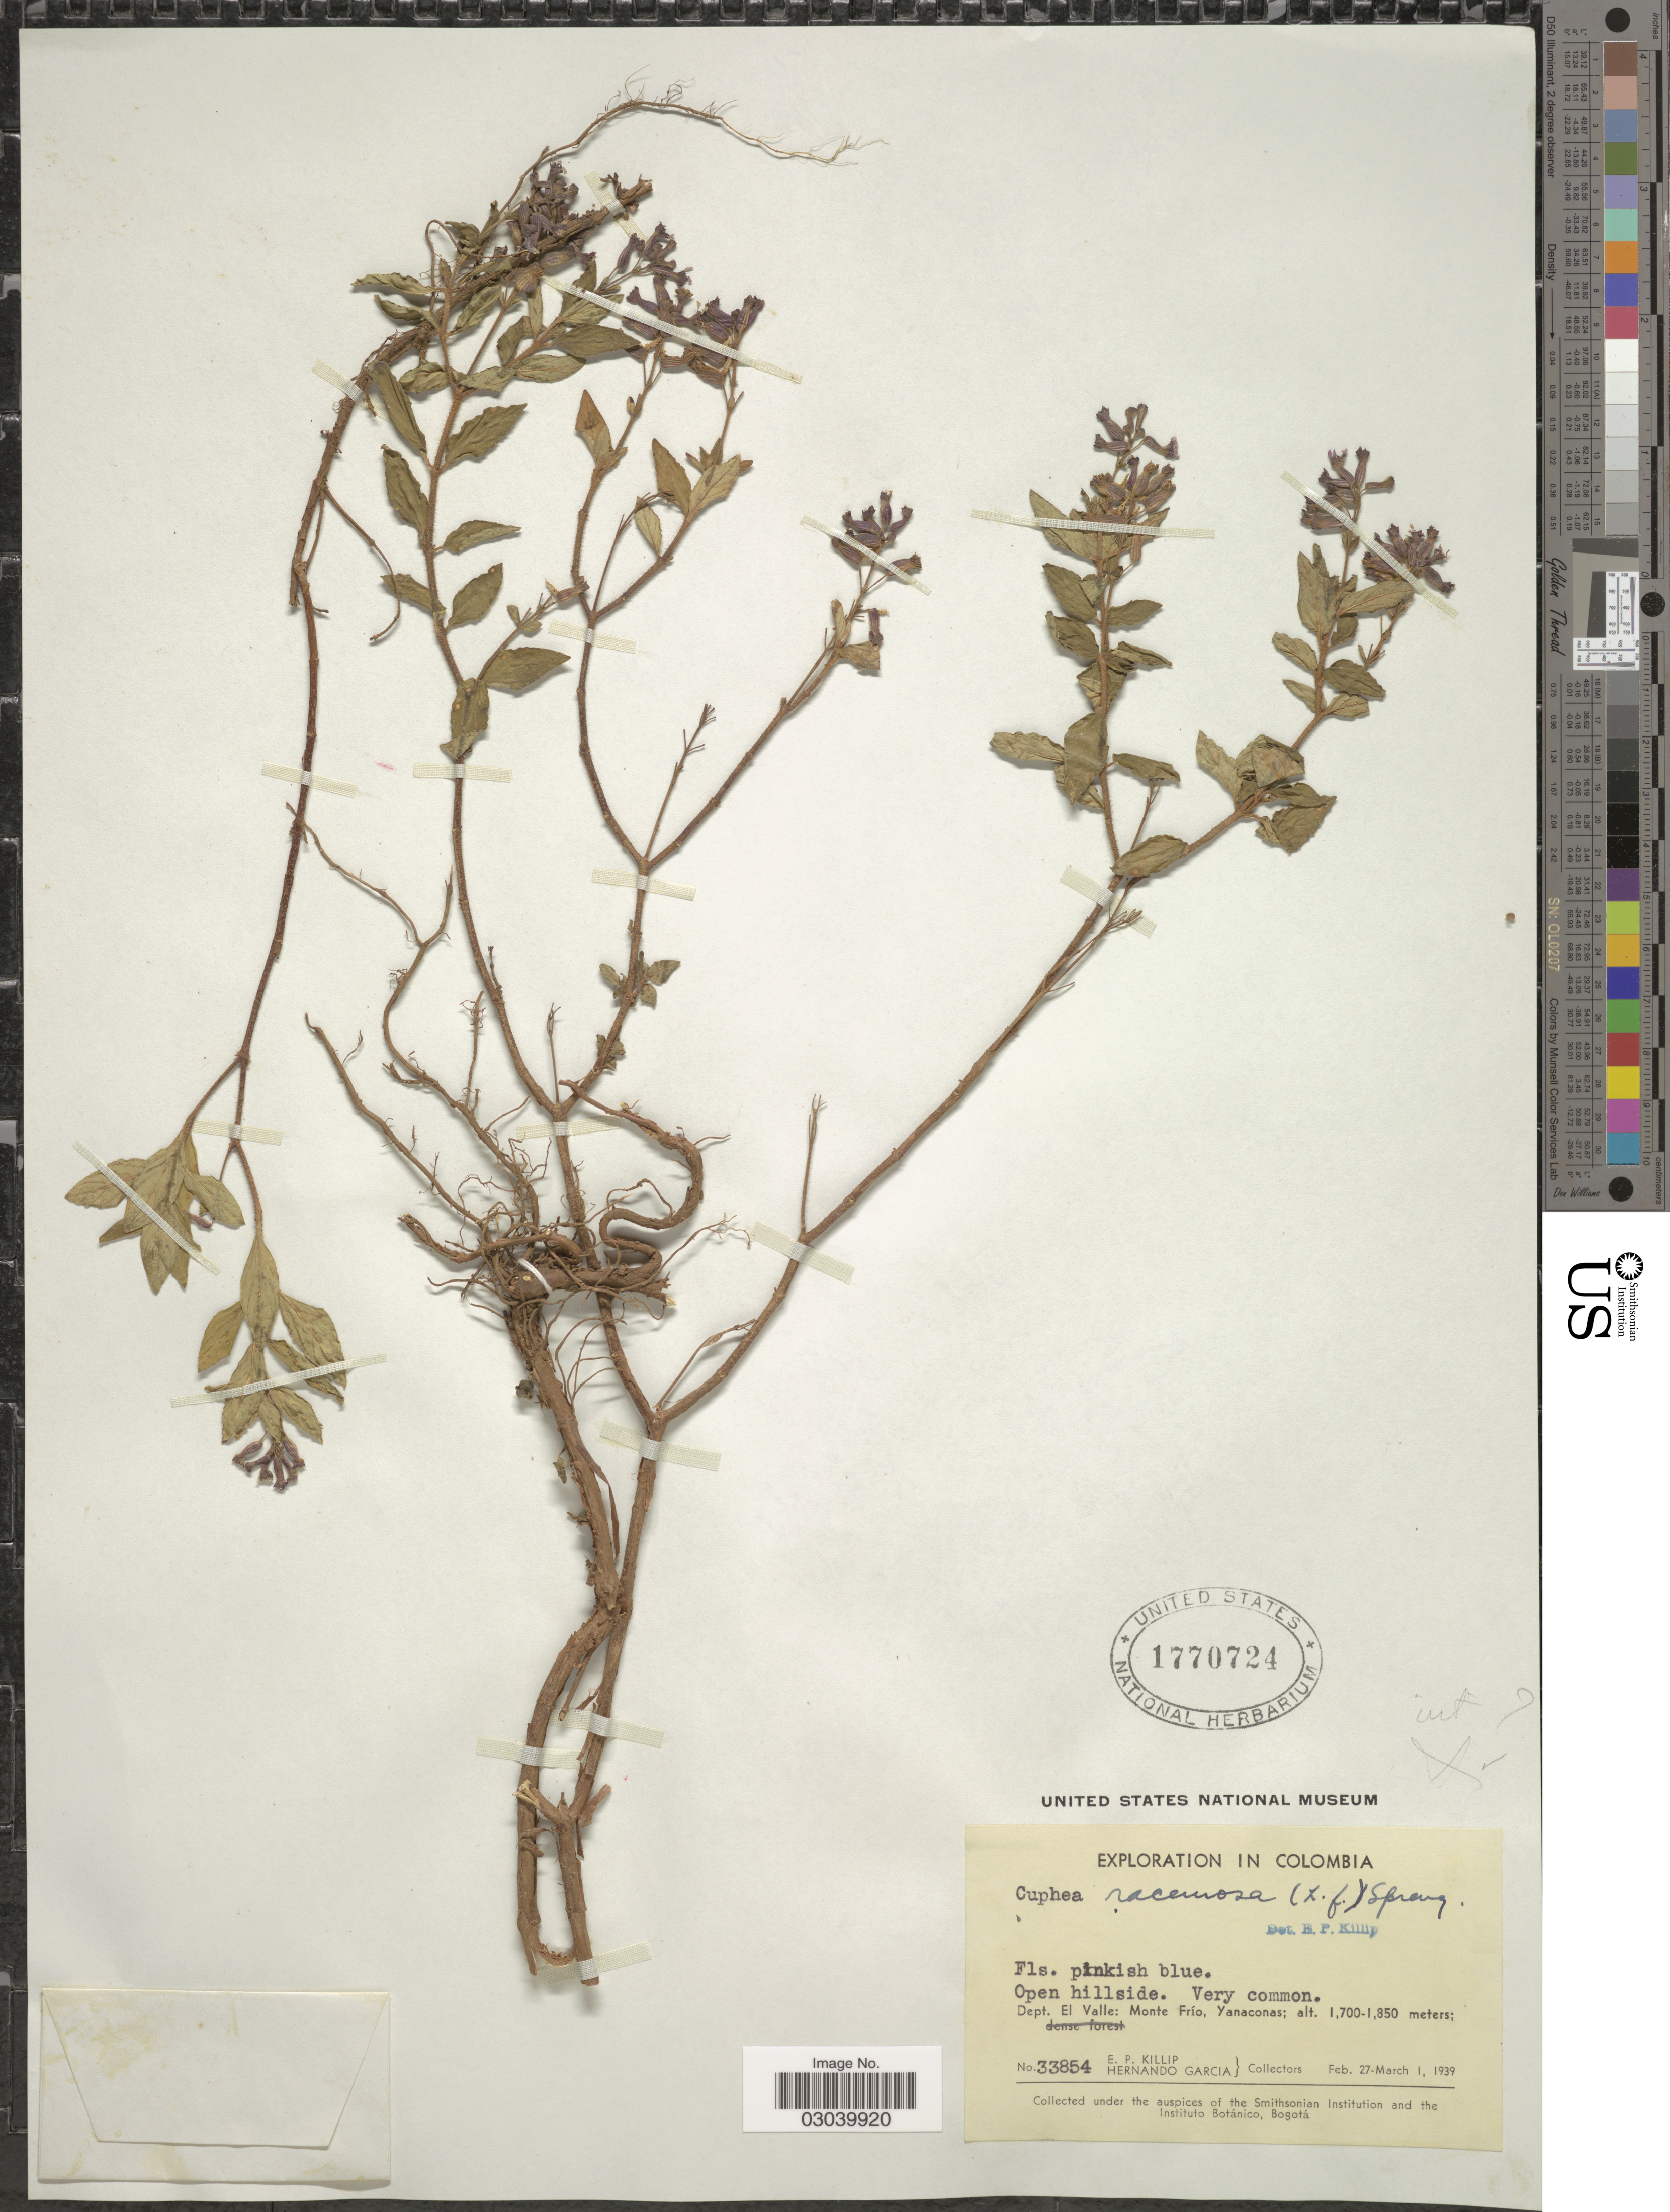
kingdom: Plantae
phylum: Tracheophyta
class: Magnoliopsida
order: Myrtales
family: Lythraceae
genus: Cuphea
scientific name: Cuphea racemosa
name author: (L. f.) Spreng.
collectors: E. P. Killip & H. Garcia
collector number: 33854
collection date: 1939-02-27/1939-03-01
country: Colombia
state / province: Valle del Cauca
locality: Dept. El Valle: Monte Frío, Yanaconas.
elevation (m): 1700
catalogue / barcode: US 1770724